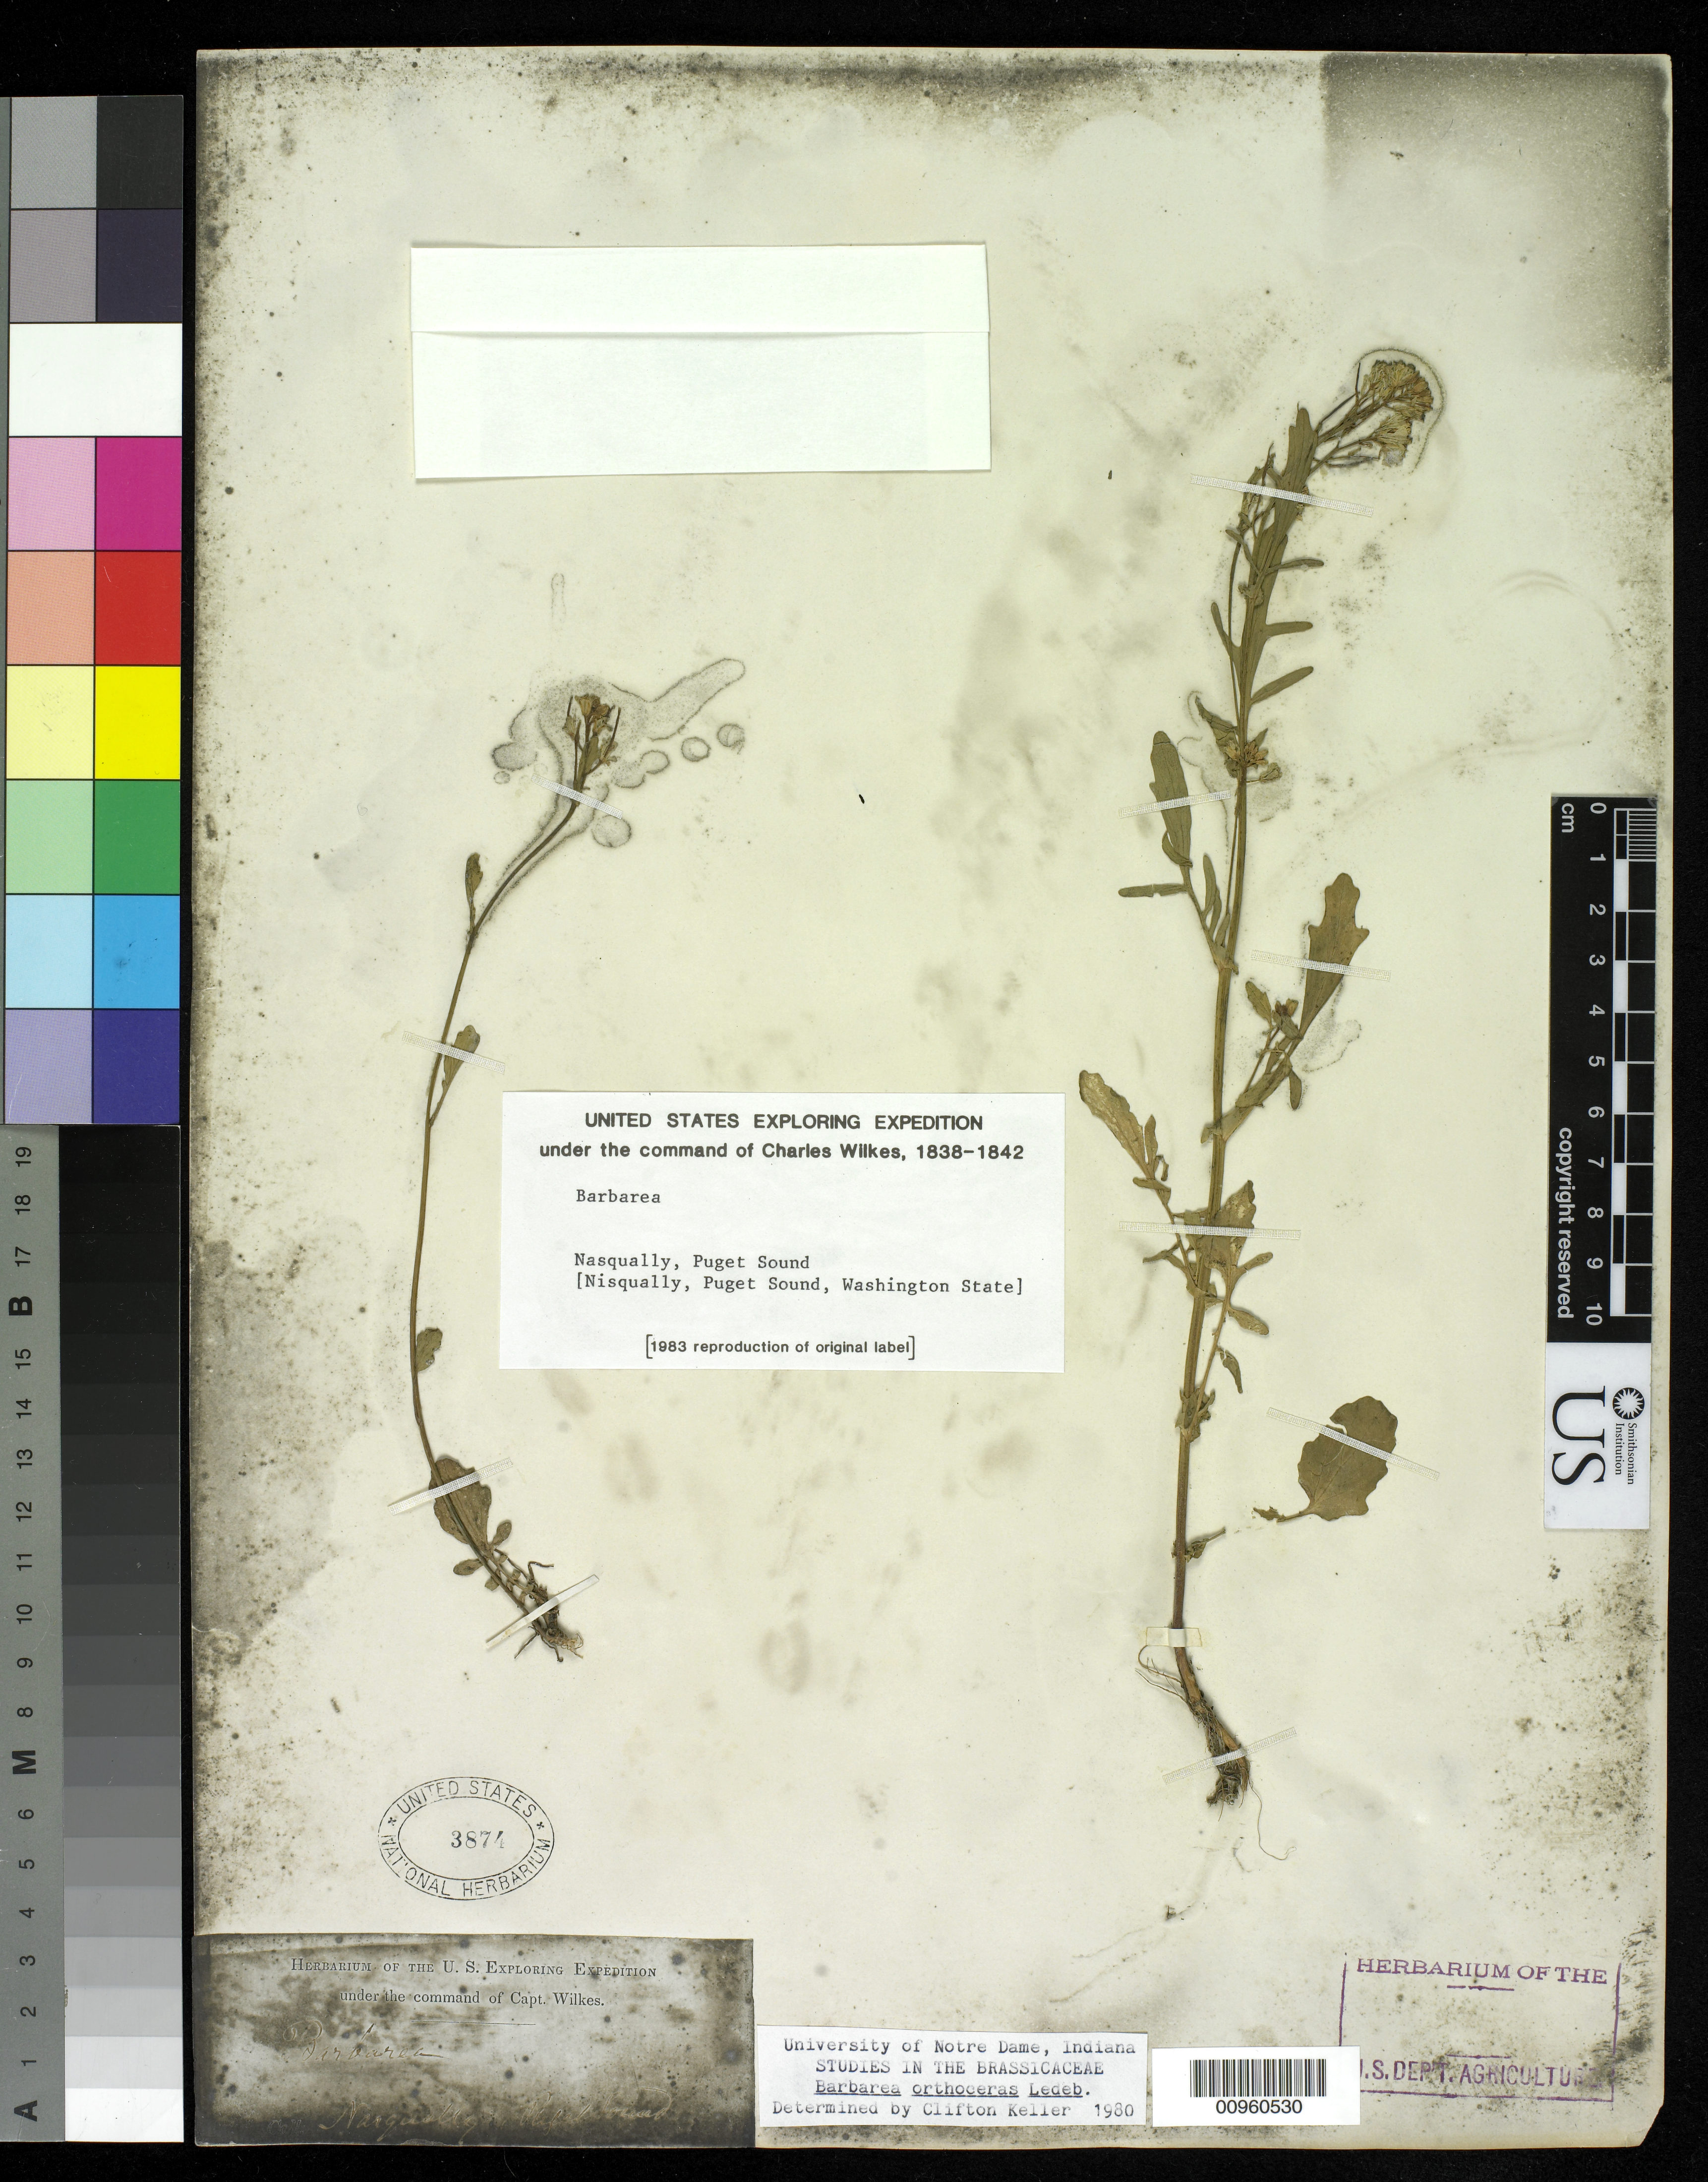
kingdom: Plantae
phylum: Tracheophyta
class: Magnoliopsida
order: Brassicales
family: Brassicaceae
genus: Barbarea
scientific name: Barbarea sp.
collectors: Wilkes Explor. Exped.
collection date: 1838/1842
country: United States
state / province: Washington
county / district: King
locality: Nasqually, Puget Sound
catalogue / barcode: US 3874